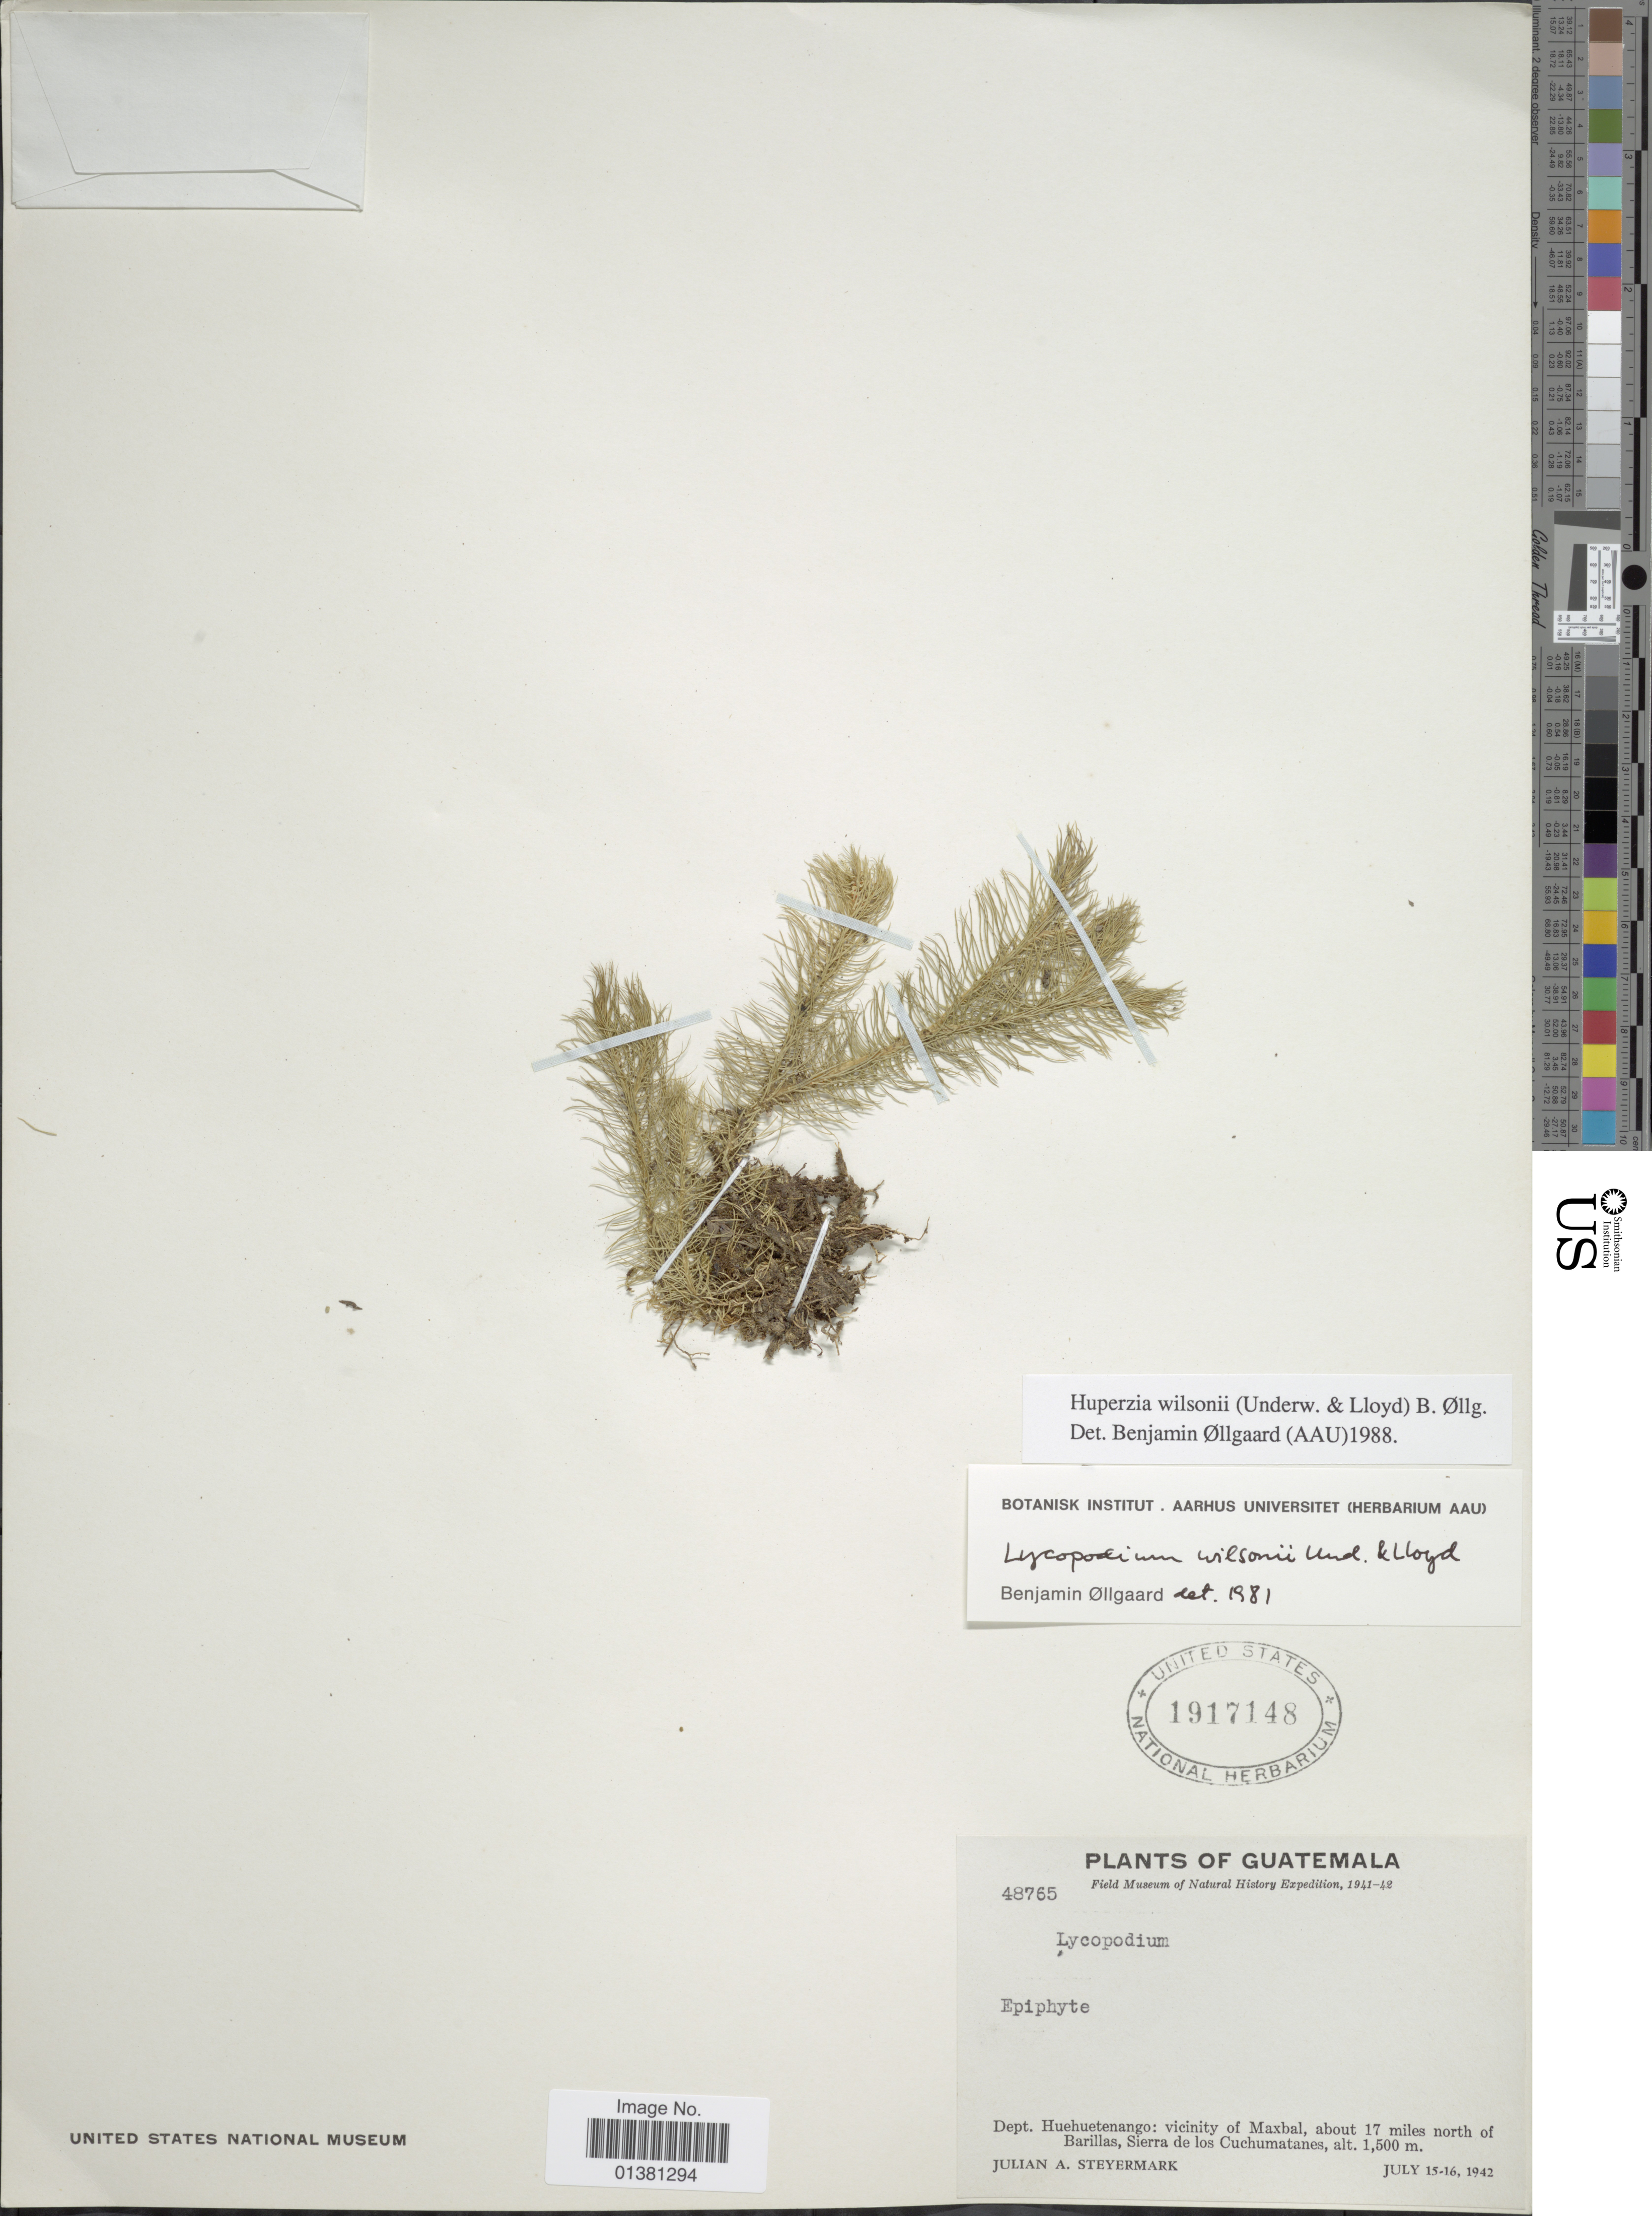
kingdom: Plantae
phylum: Tracheophyta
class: Lycopodiopsida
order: Lycopodiales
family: Lycopodiaceae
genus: Phlegmariurus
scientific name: Phlegmariurus wilsonii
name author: (Underw. & F.E. Lloyd) B. Øllg.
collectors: J. Steyermark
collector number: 48765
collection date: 1942-07-15/1942-07-16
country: Guatemala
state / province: Huehuetenango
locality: Dept. Huehuetenango: vicinity of Maxbal, about 17 miles north of Barillas,Sierra de los Cuchumatanes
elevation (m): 1500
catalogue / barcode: US 1917148